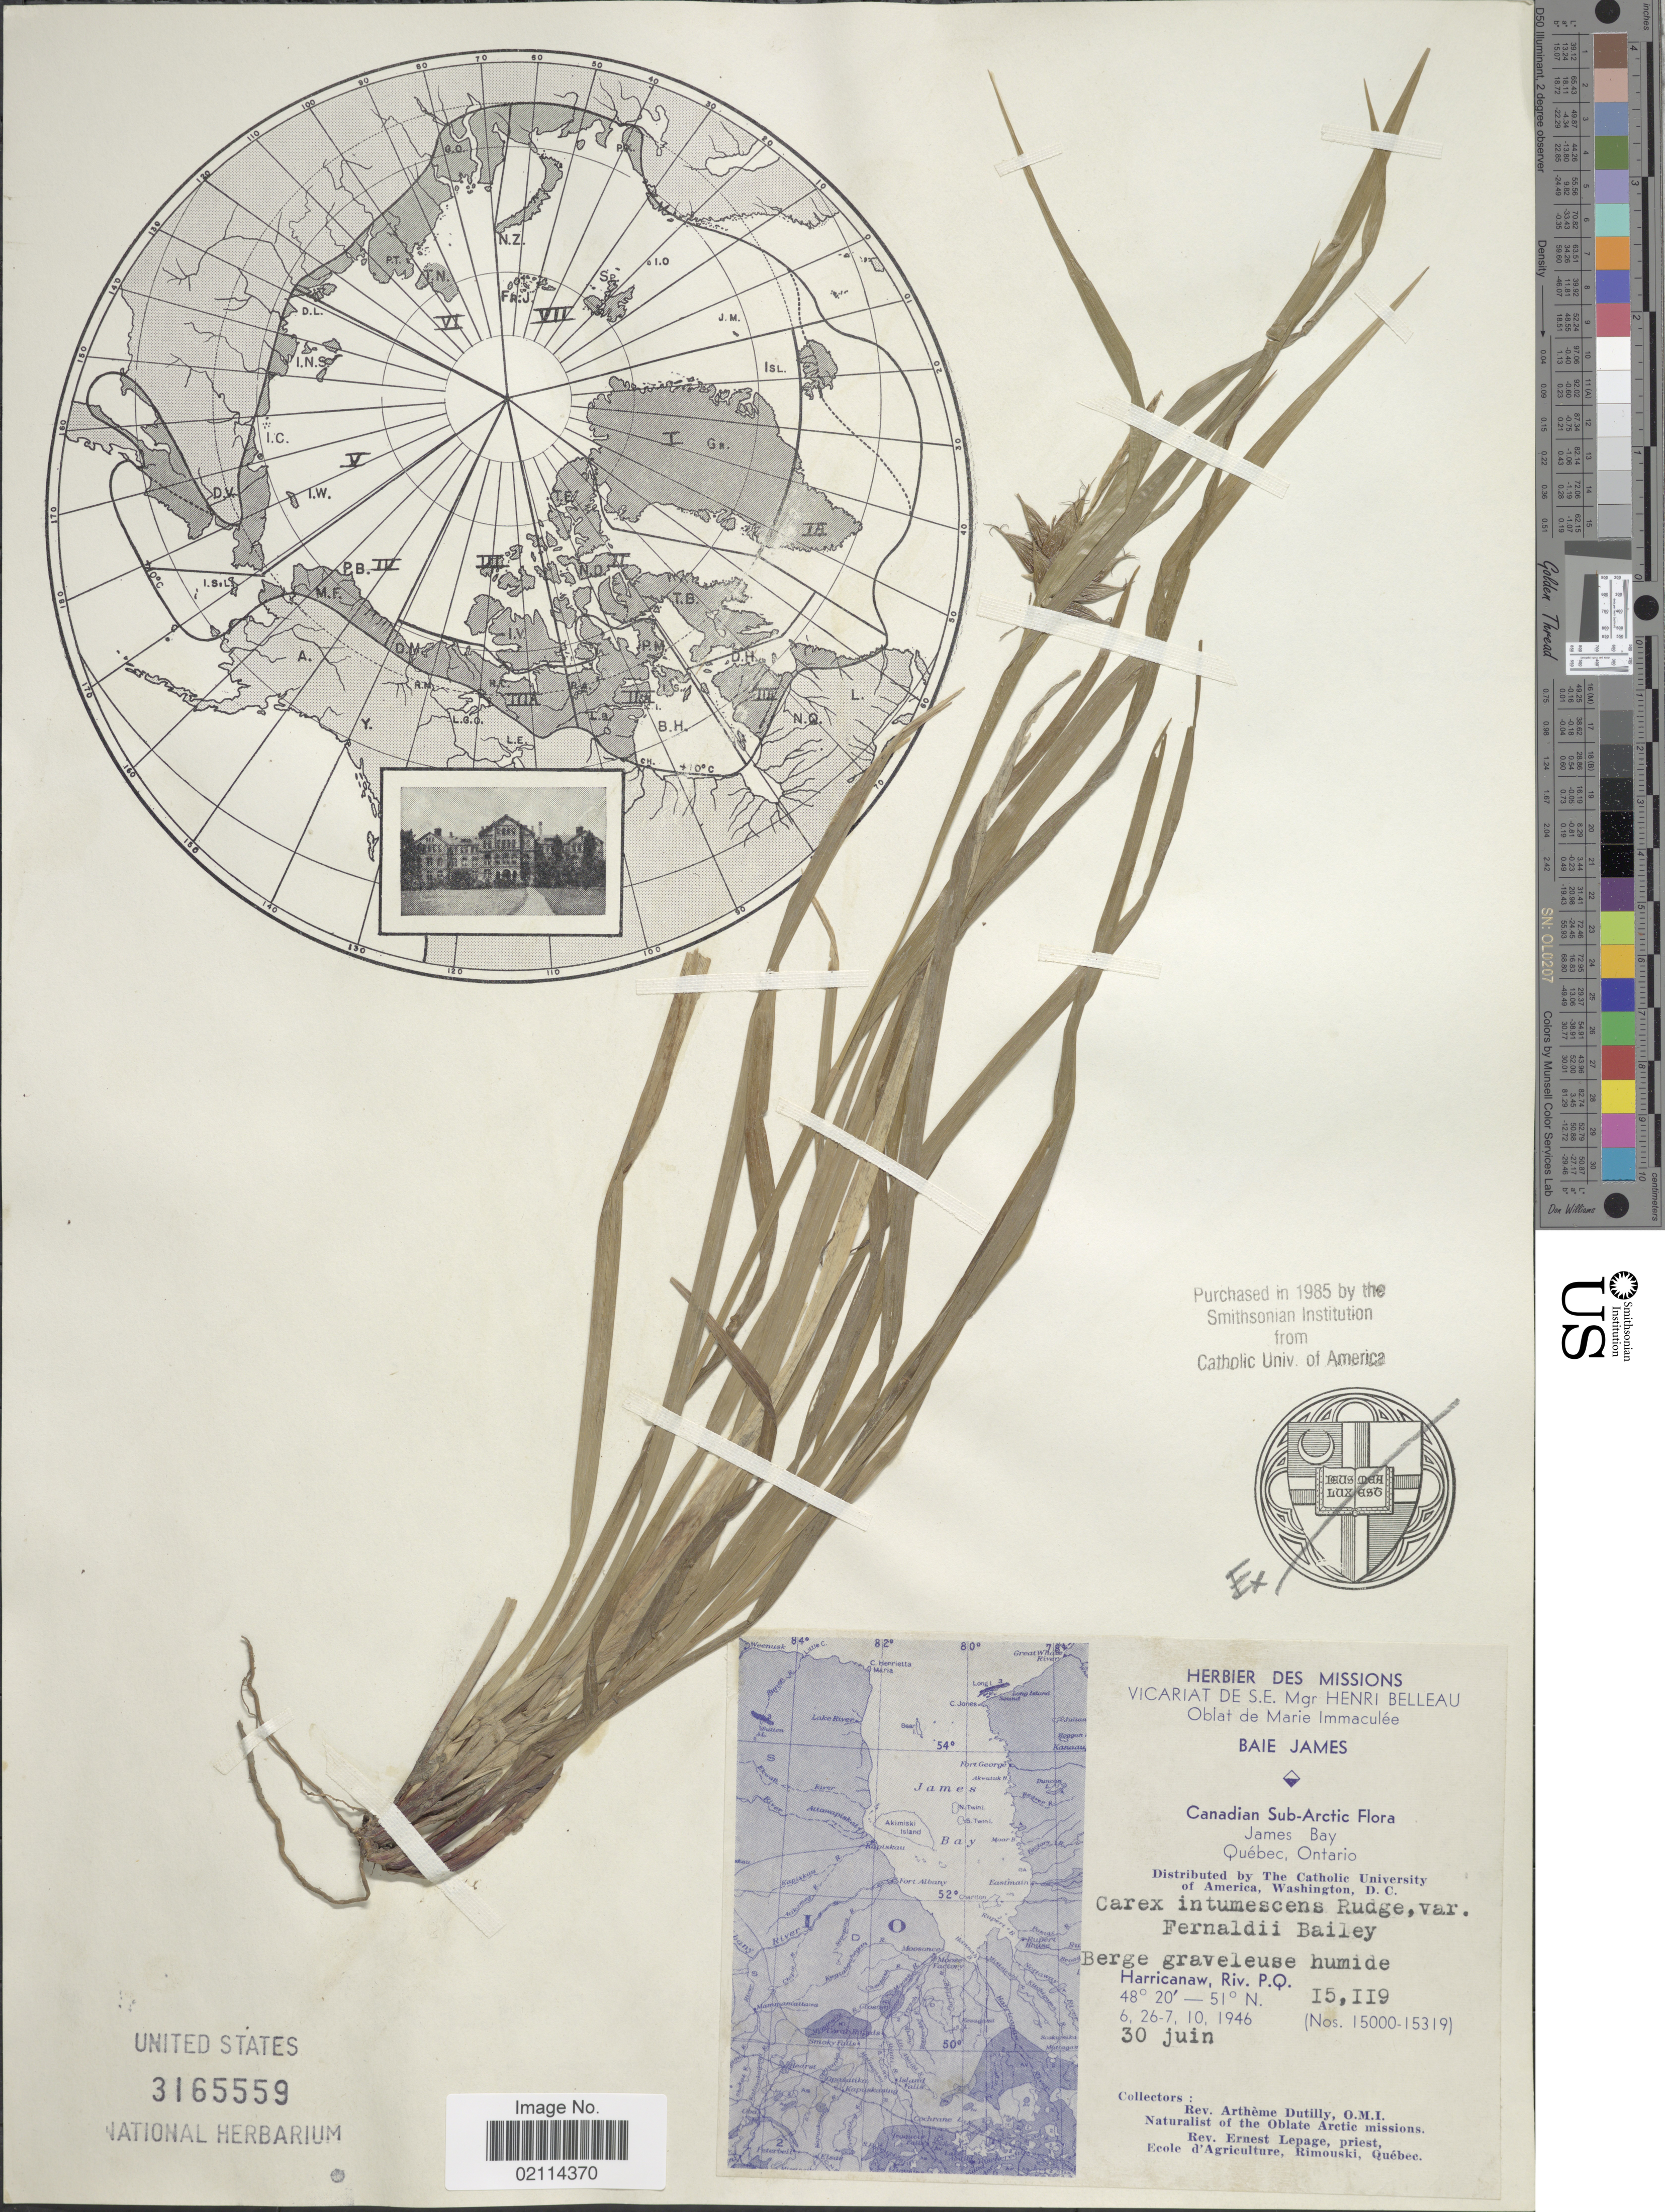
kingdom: Plantae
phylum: Tracheophyta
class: Liliopsida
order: Poales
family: Cyperaceae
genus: Carex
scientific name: Carex intumescens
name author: Rudge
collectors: A. Dutilly & E. Lepage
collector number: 15119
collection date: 1946-06-30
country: Canada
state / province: Quebec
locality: Candian Sub-Arctic, James Bay, Quebec, Ontario, berge graveleuse humide, Harricanaw, Riv. P.Q.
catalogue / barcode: US 3165559